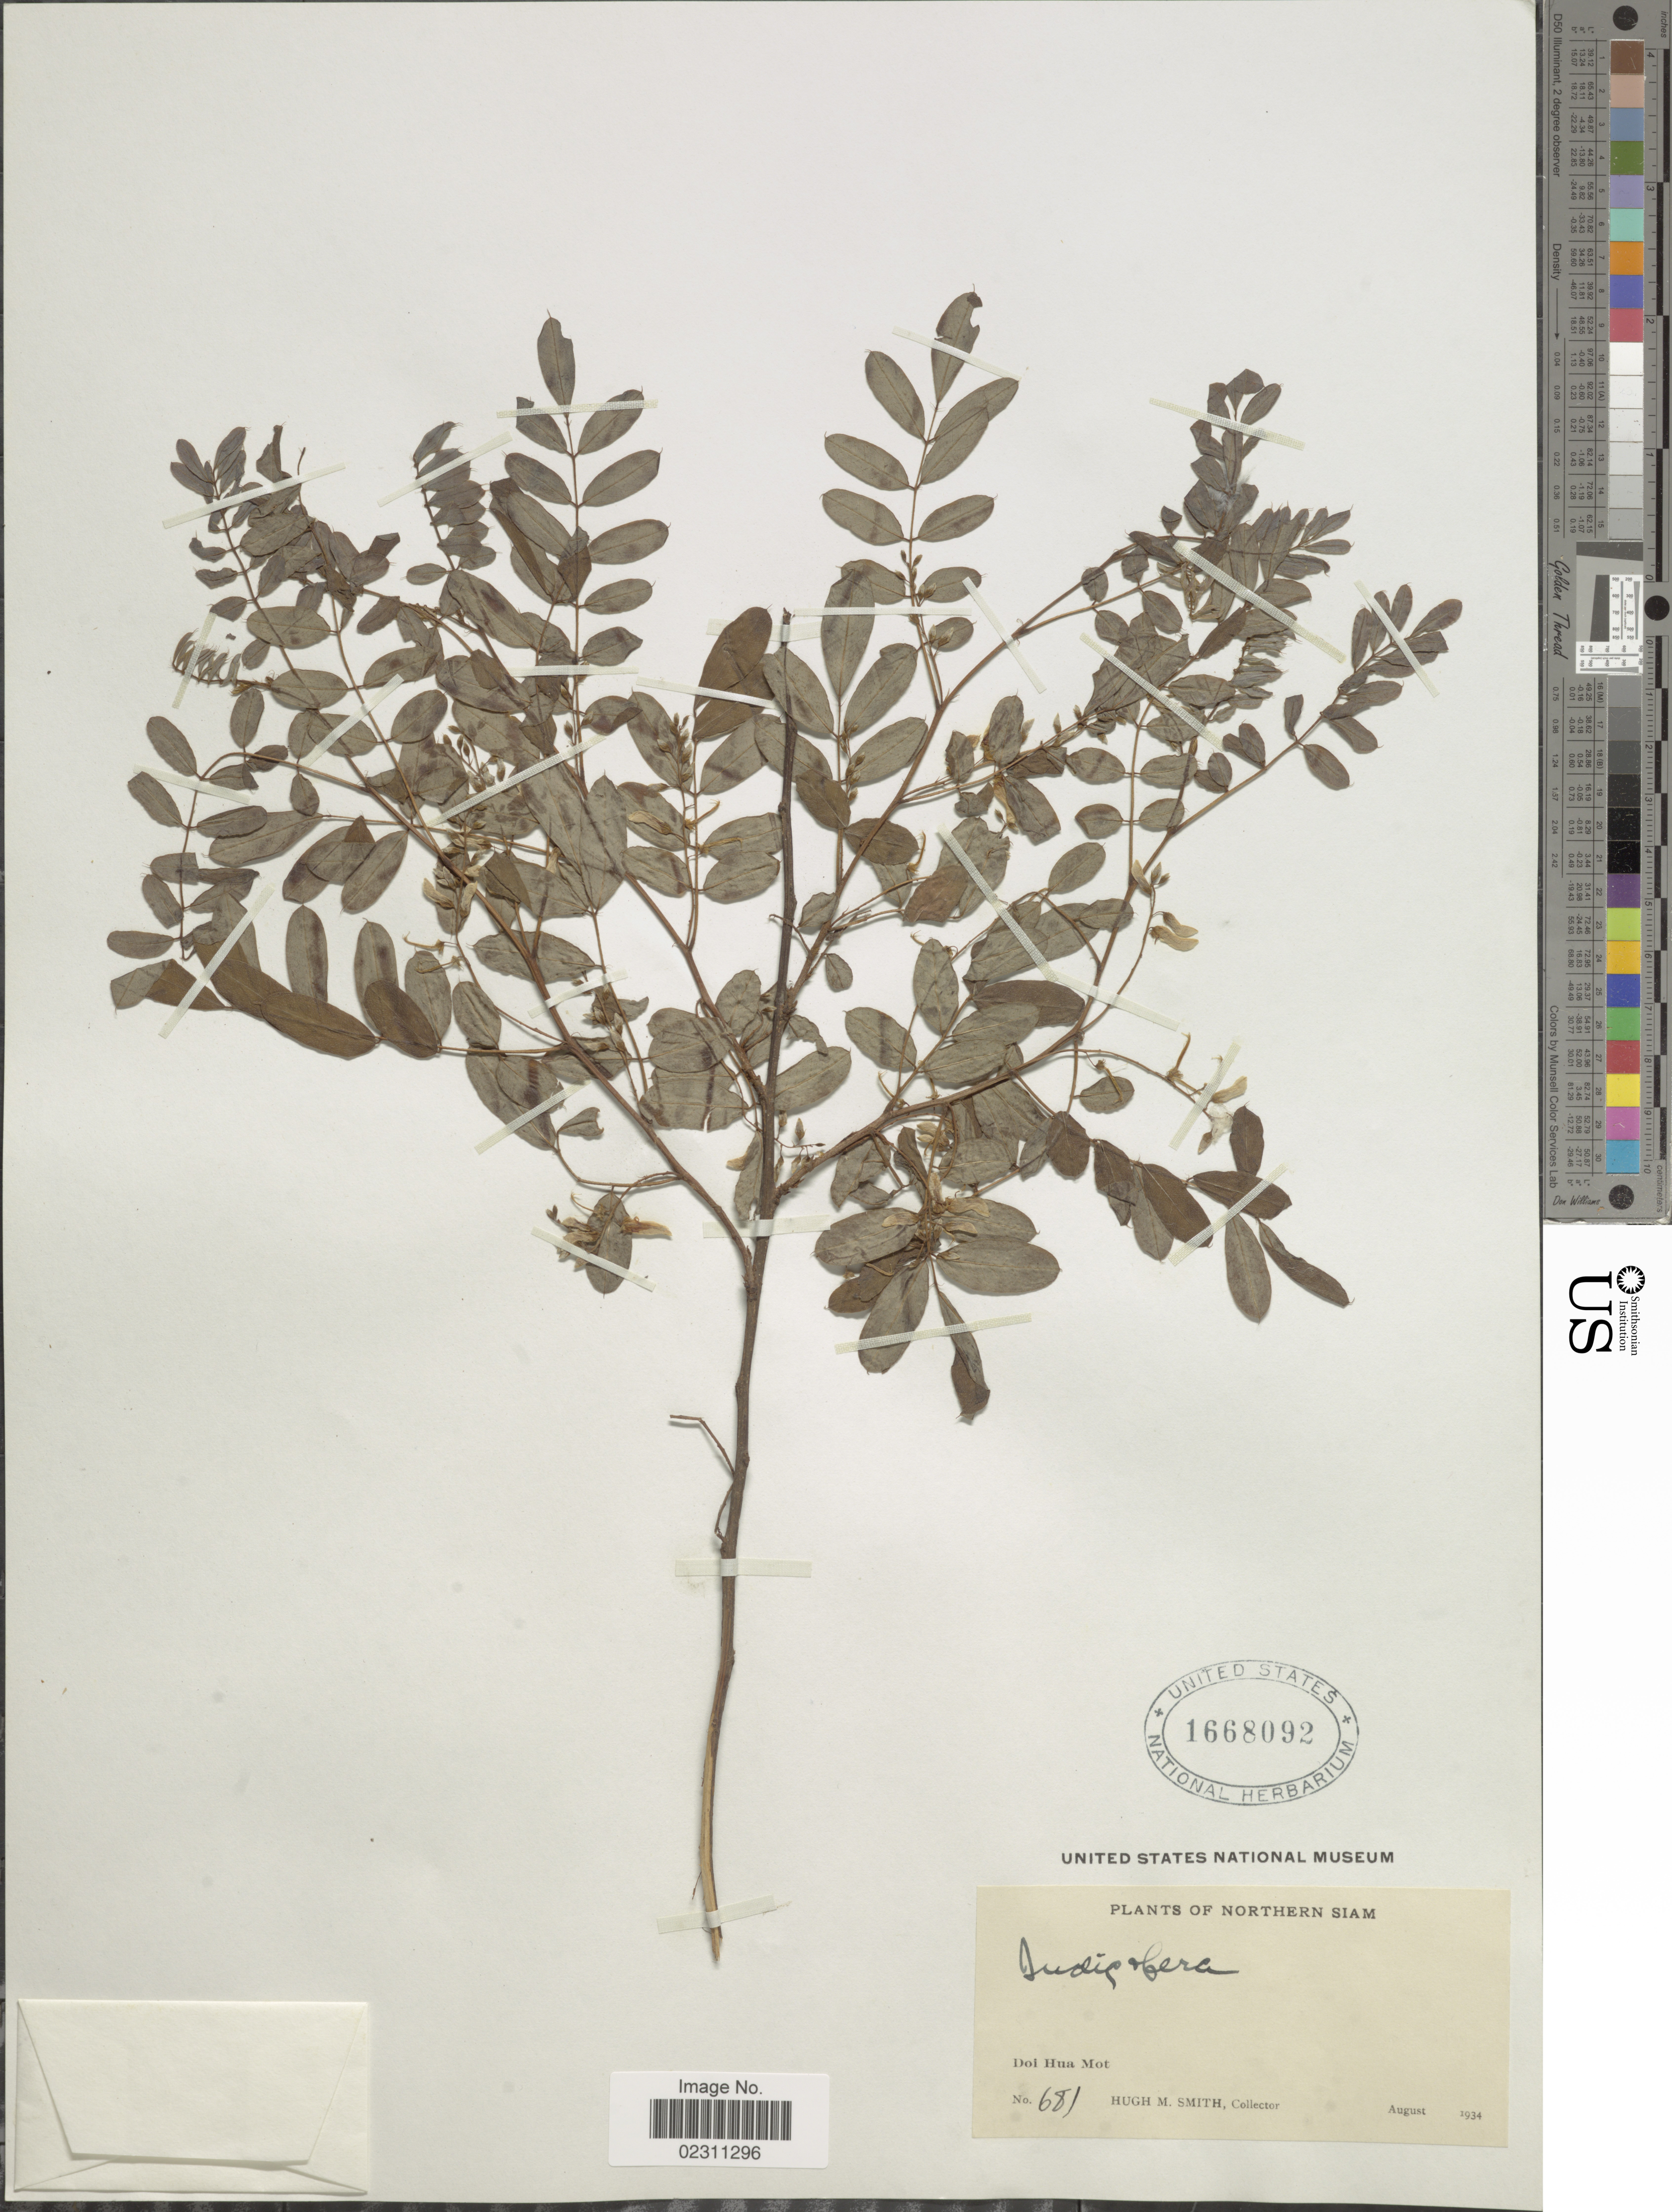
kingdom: Plantae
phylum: Tracheophyta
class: Magnoliopsida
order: Fabales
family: Fabaceae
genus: Indigofera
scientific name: Indigofera sp.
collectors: H. M. Smith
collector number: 681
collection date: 1934-08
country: Thailand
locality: Northern Siam. Doi Hua Mot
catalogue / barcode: US 1668092